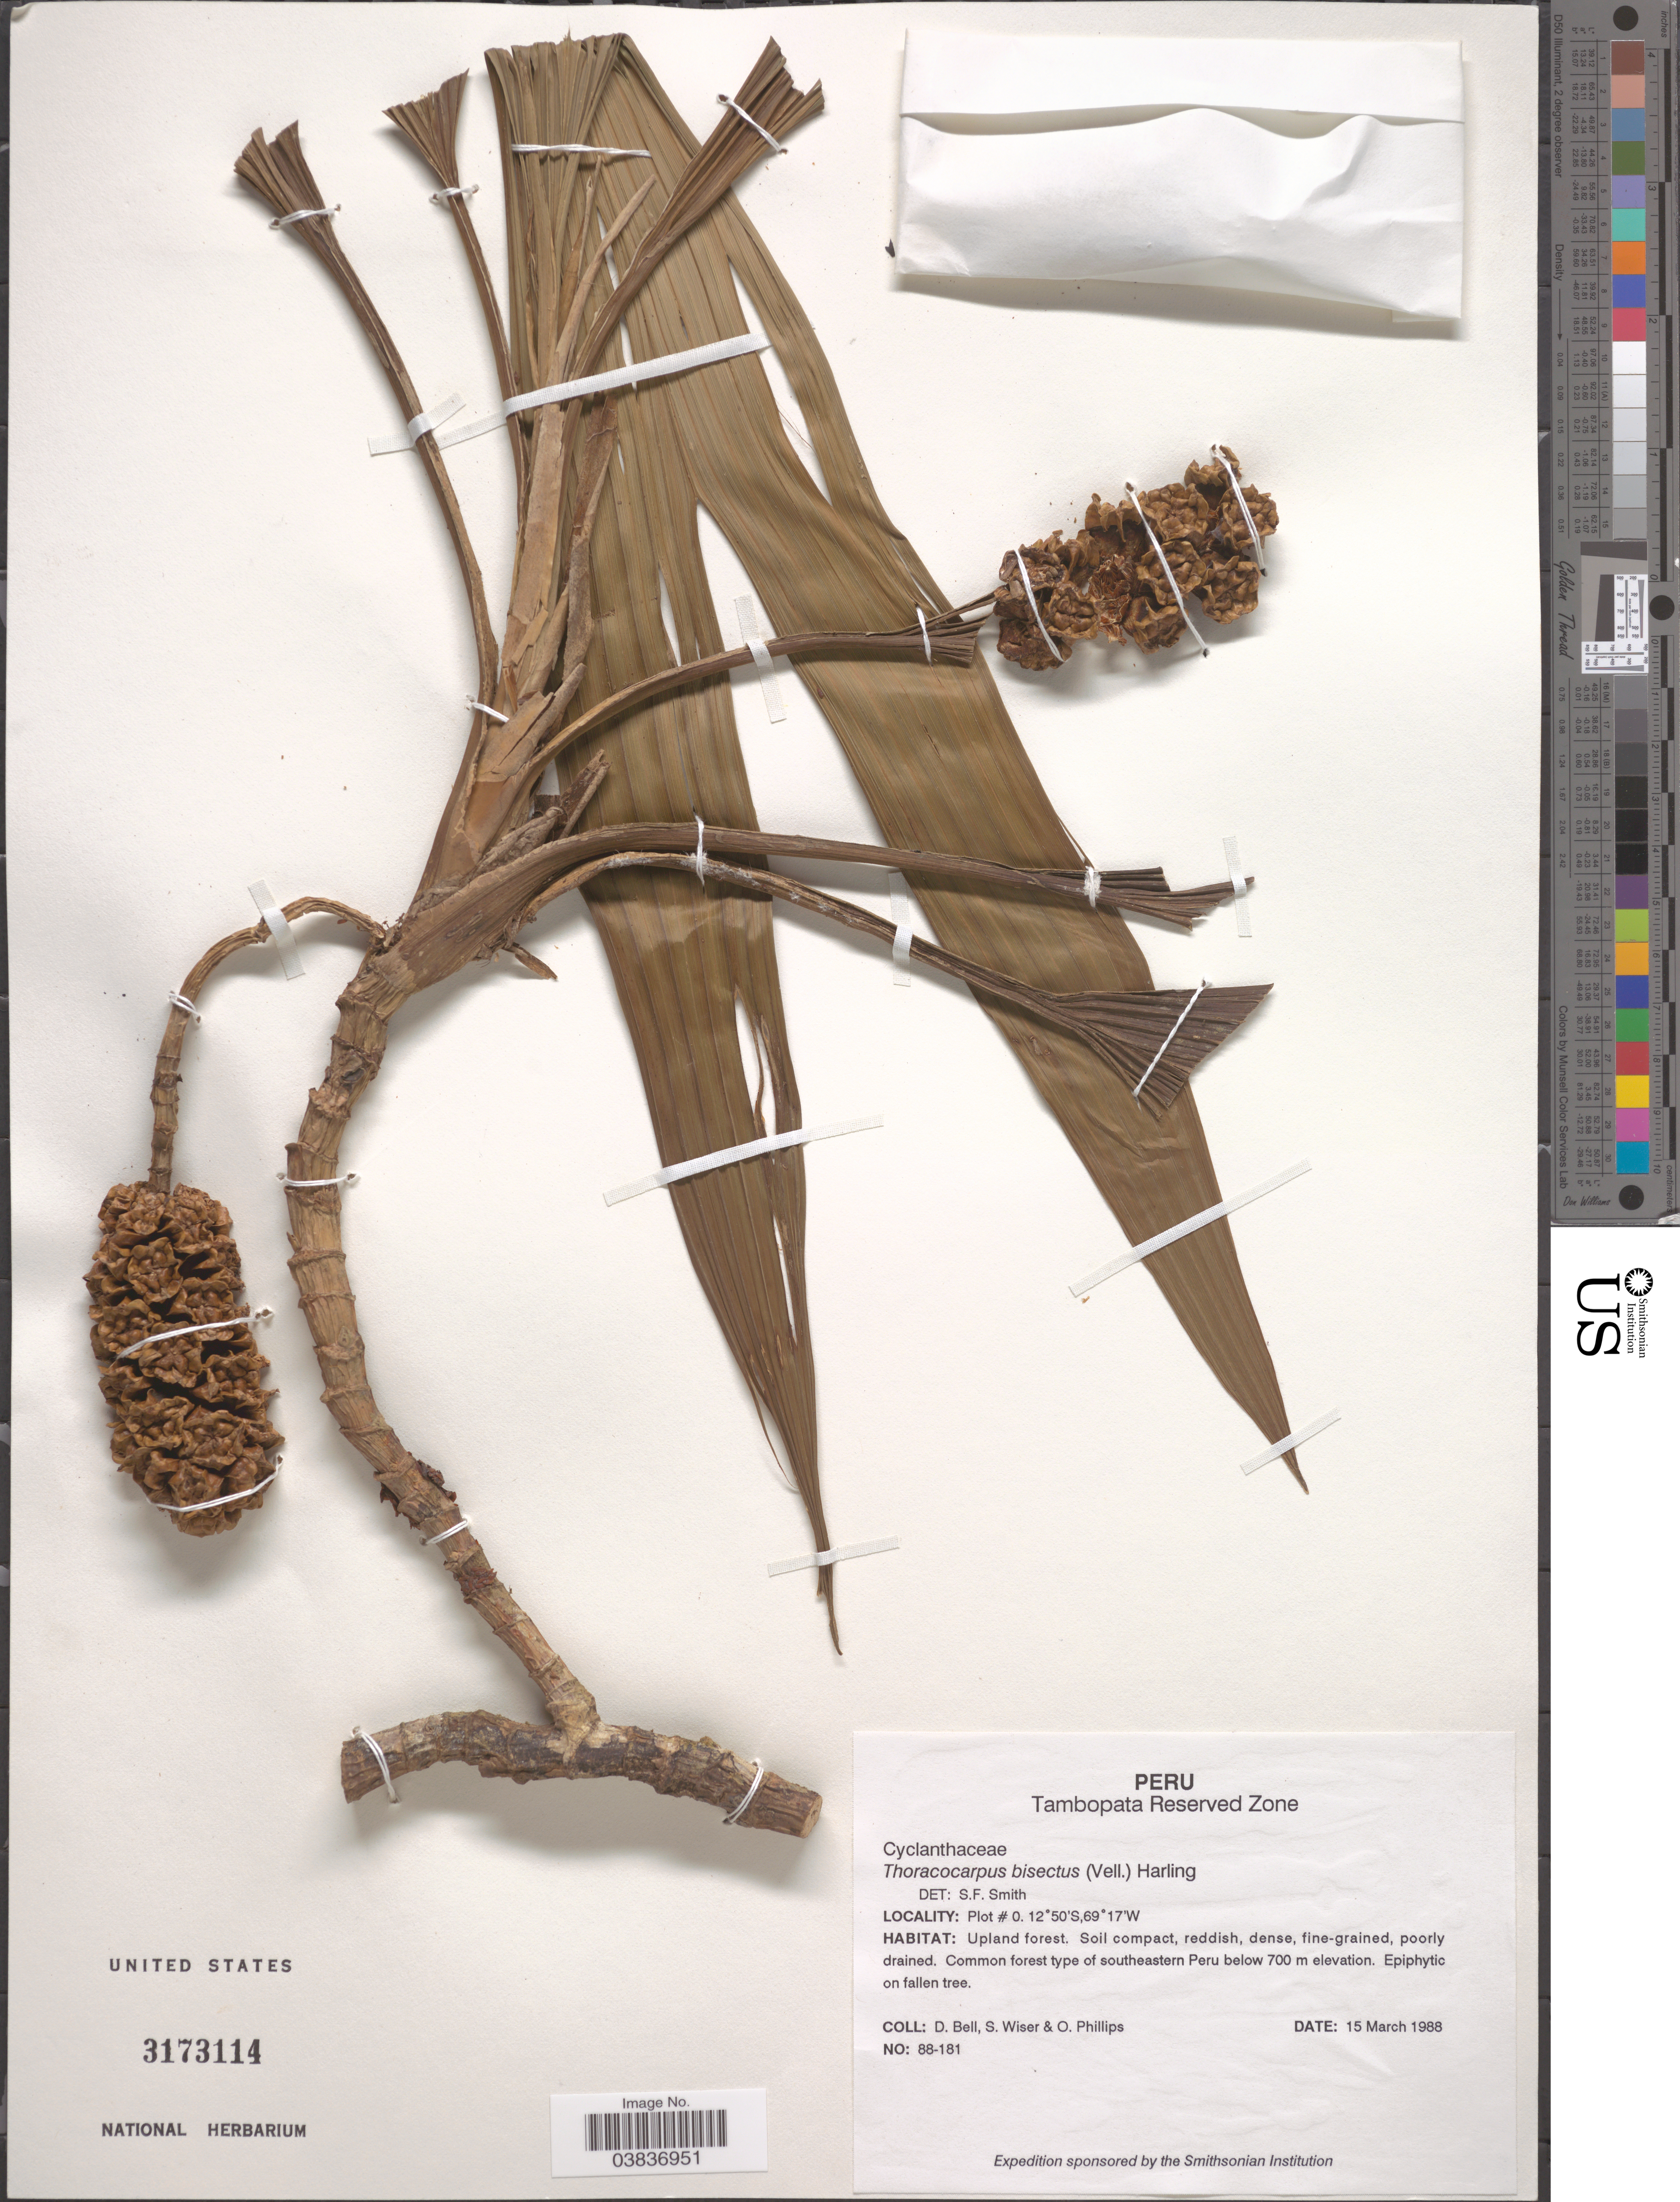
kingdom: Plantae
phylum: Tracheophyta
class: Liliopsida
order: Pandanales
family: Cyclanthaceae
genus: Thoracocarpus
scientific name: Thoracocarpus bissectus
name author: (Vell.) Harling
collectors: D. A. Bell, S. Wiser & O. Phillips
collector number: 88-181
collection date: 1988-03-15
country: Peru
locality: Tambopata Reserved Zone. Plot #0.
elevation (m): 700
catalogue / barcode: US 3173114